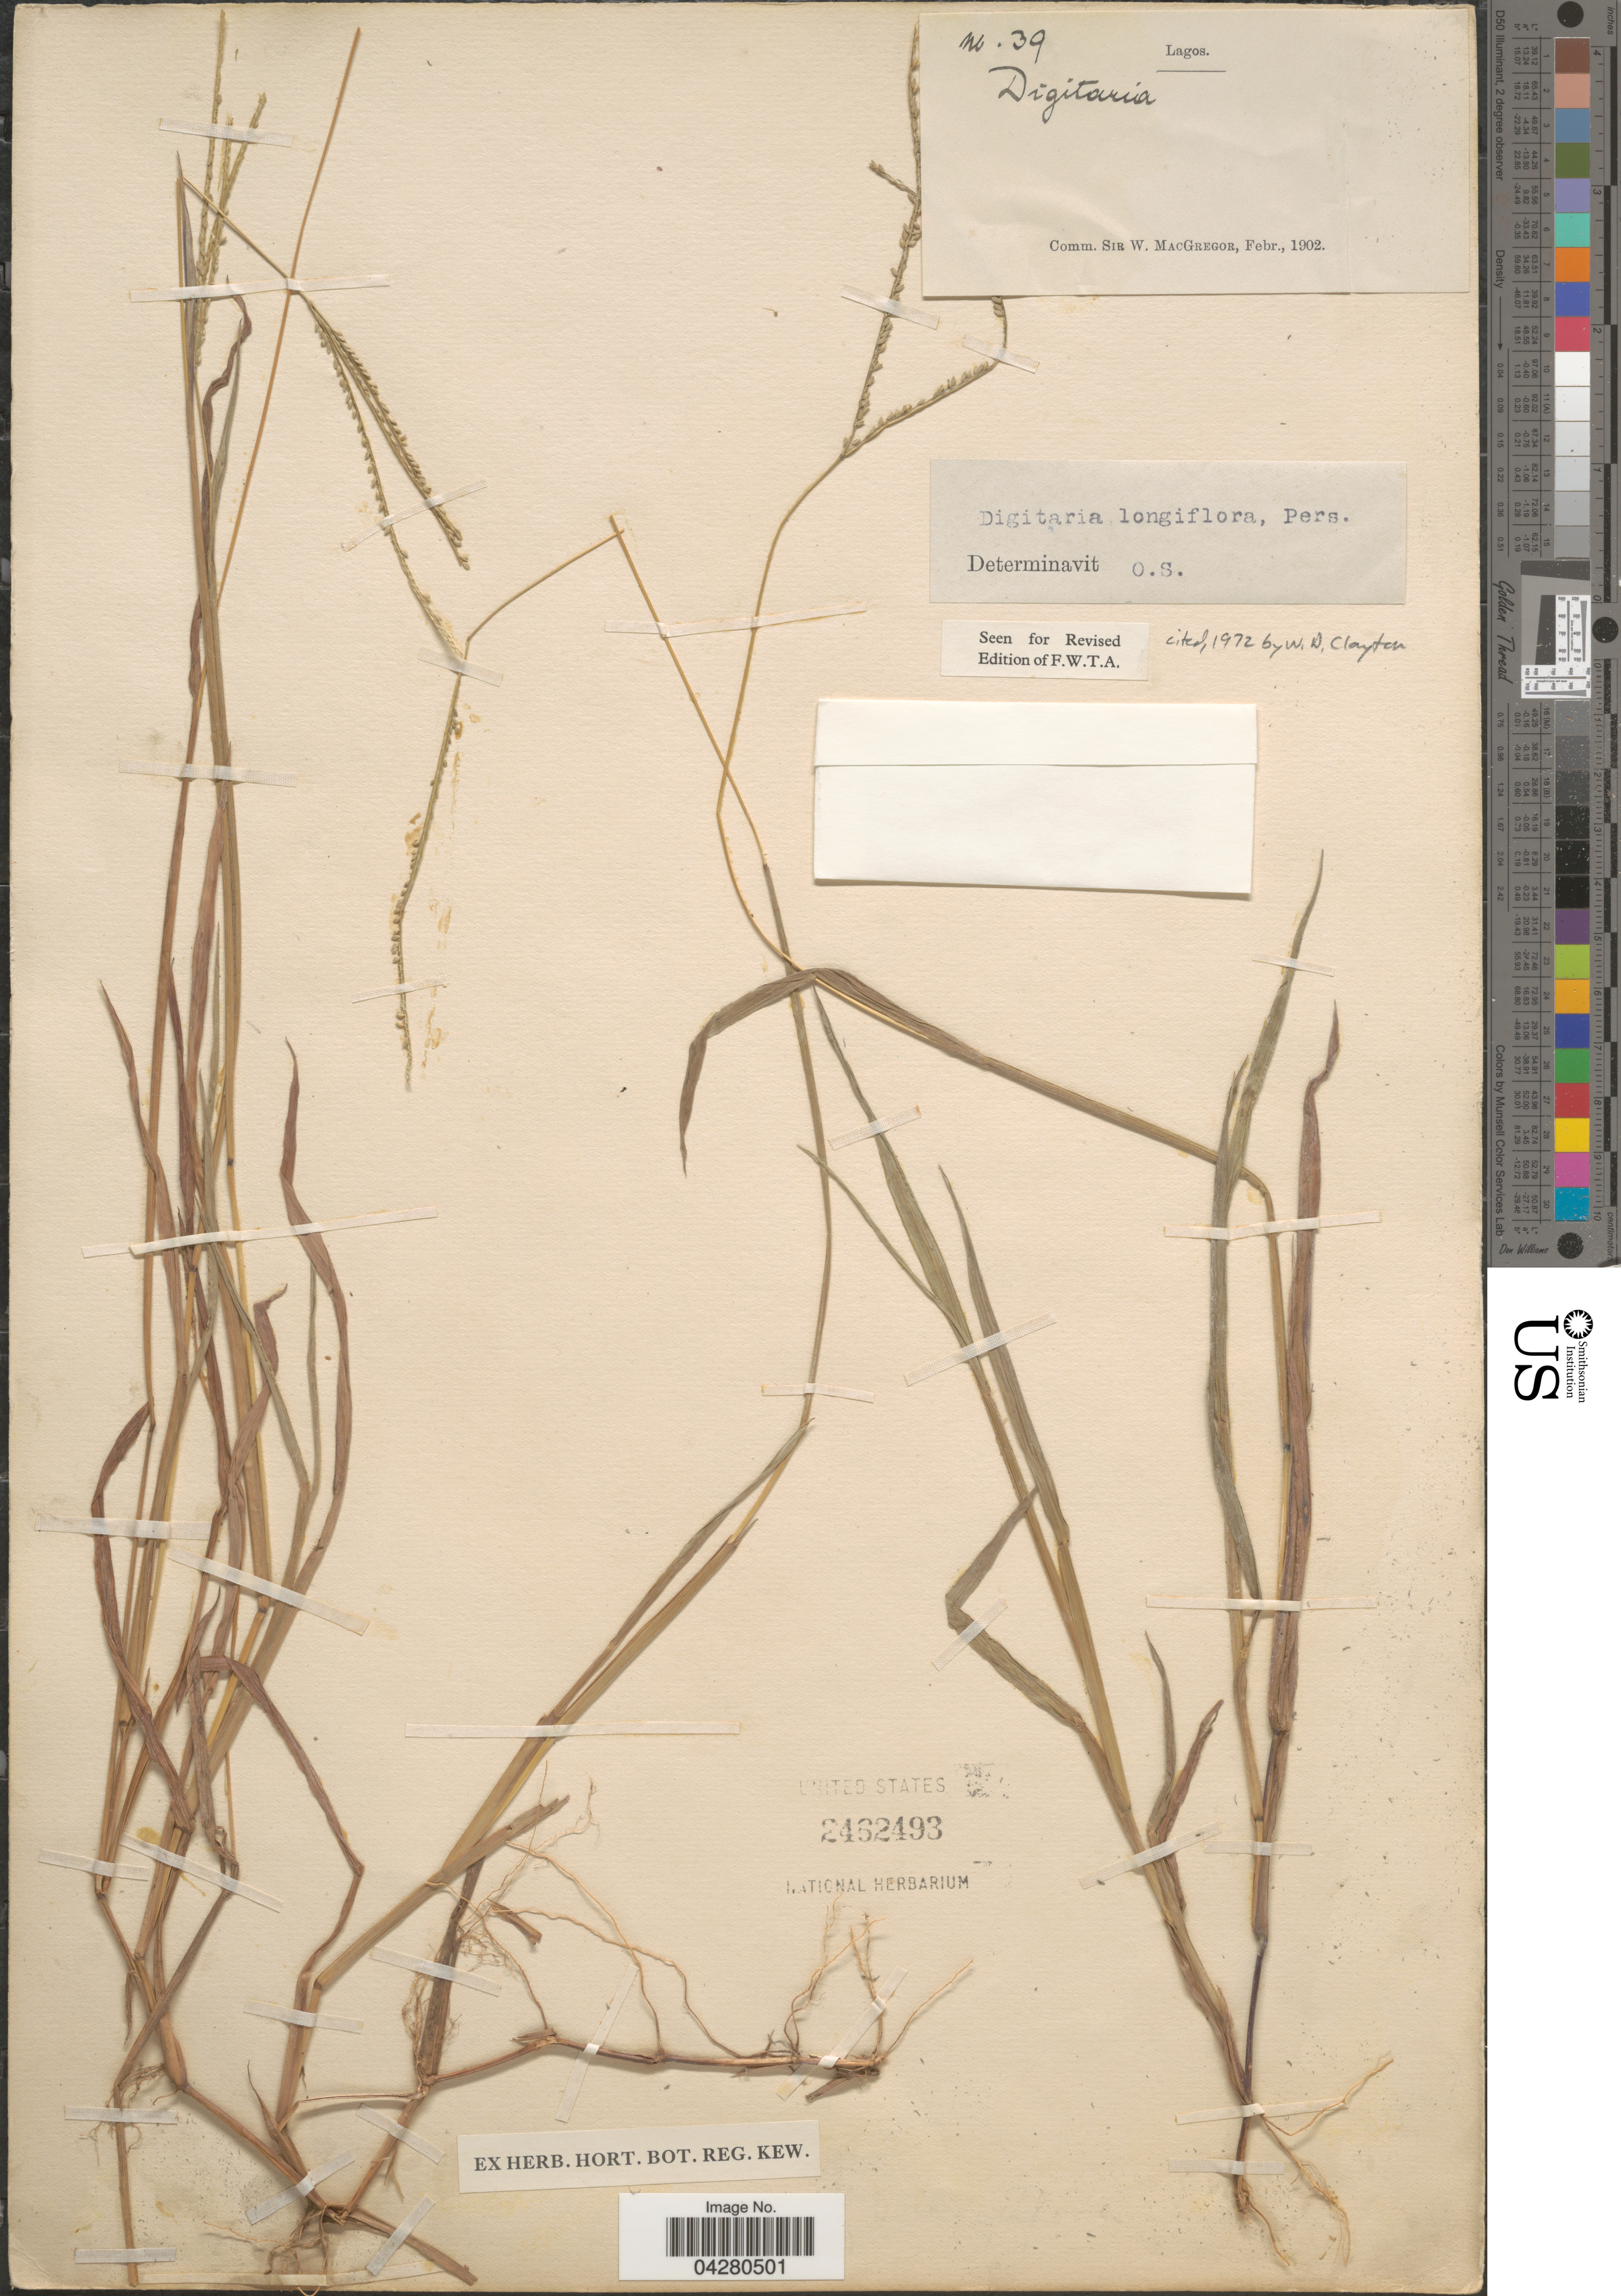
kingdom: Plantae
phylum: Tracheophyta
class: Liliopsida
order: Poales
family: Poaceae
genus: Digitaria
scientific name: Digitaria longiflora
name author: (Retz.) Pers.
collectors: Ex herb. Hort. Bot. Reg. Kew.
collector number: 39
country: Nigeria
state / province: Lagos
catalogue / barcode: US 2462493